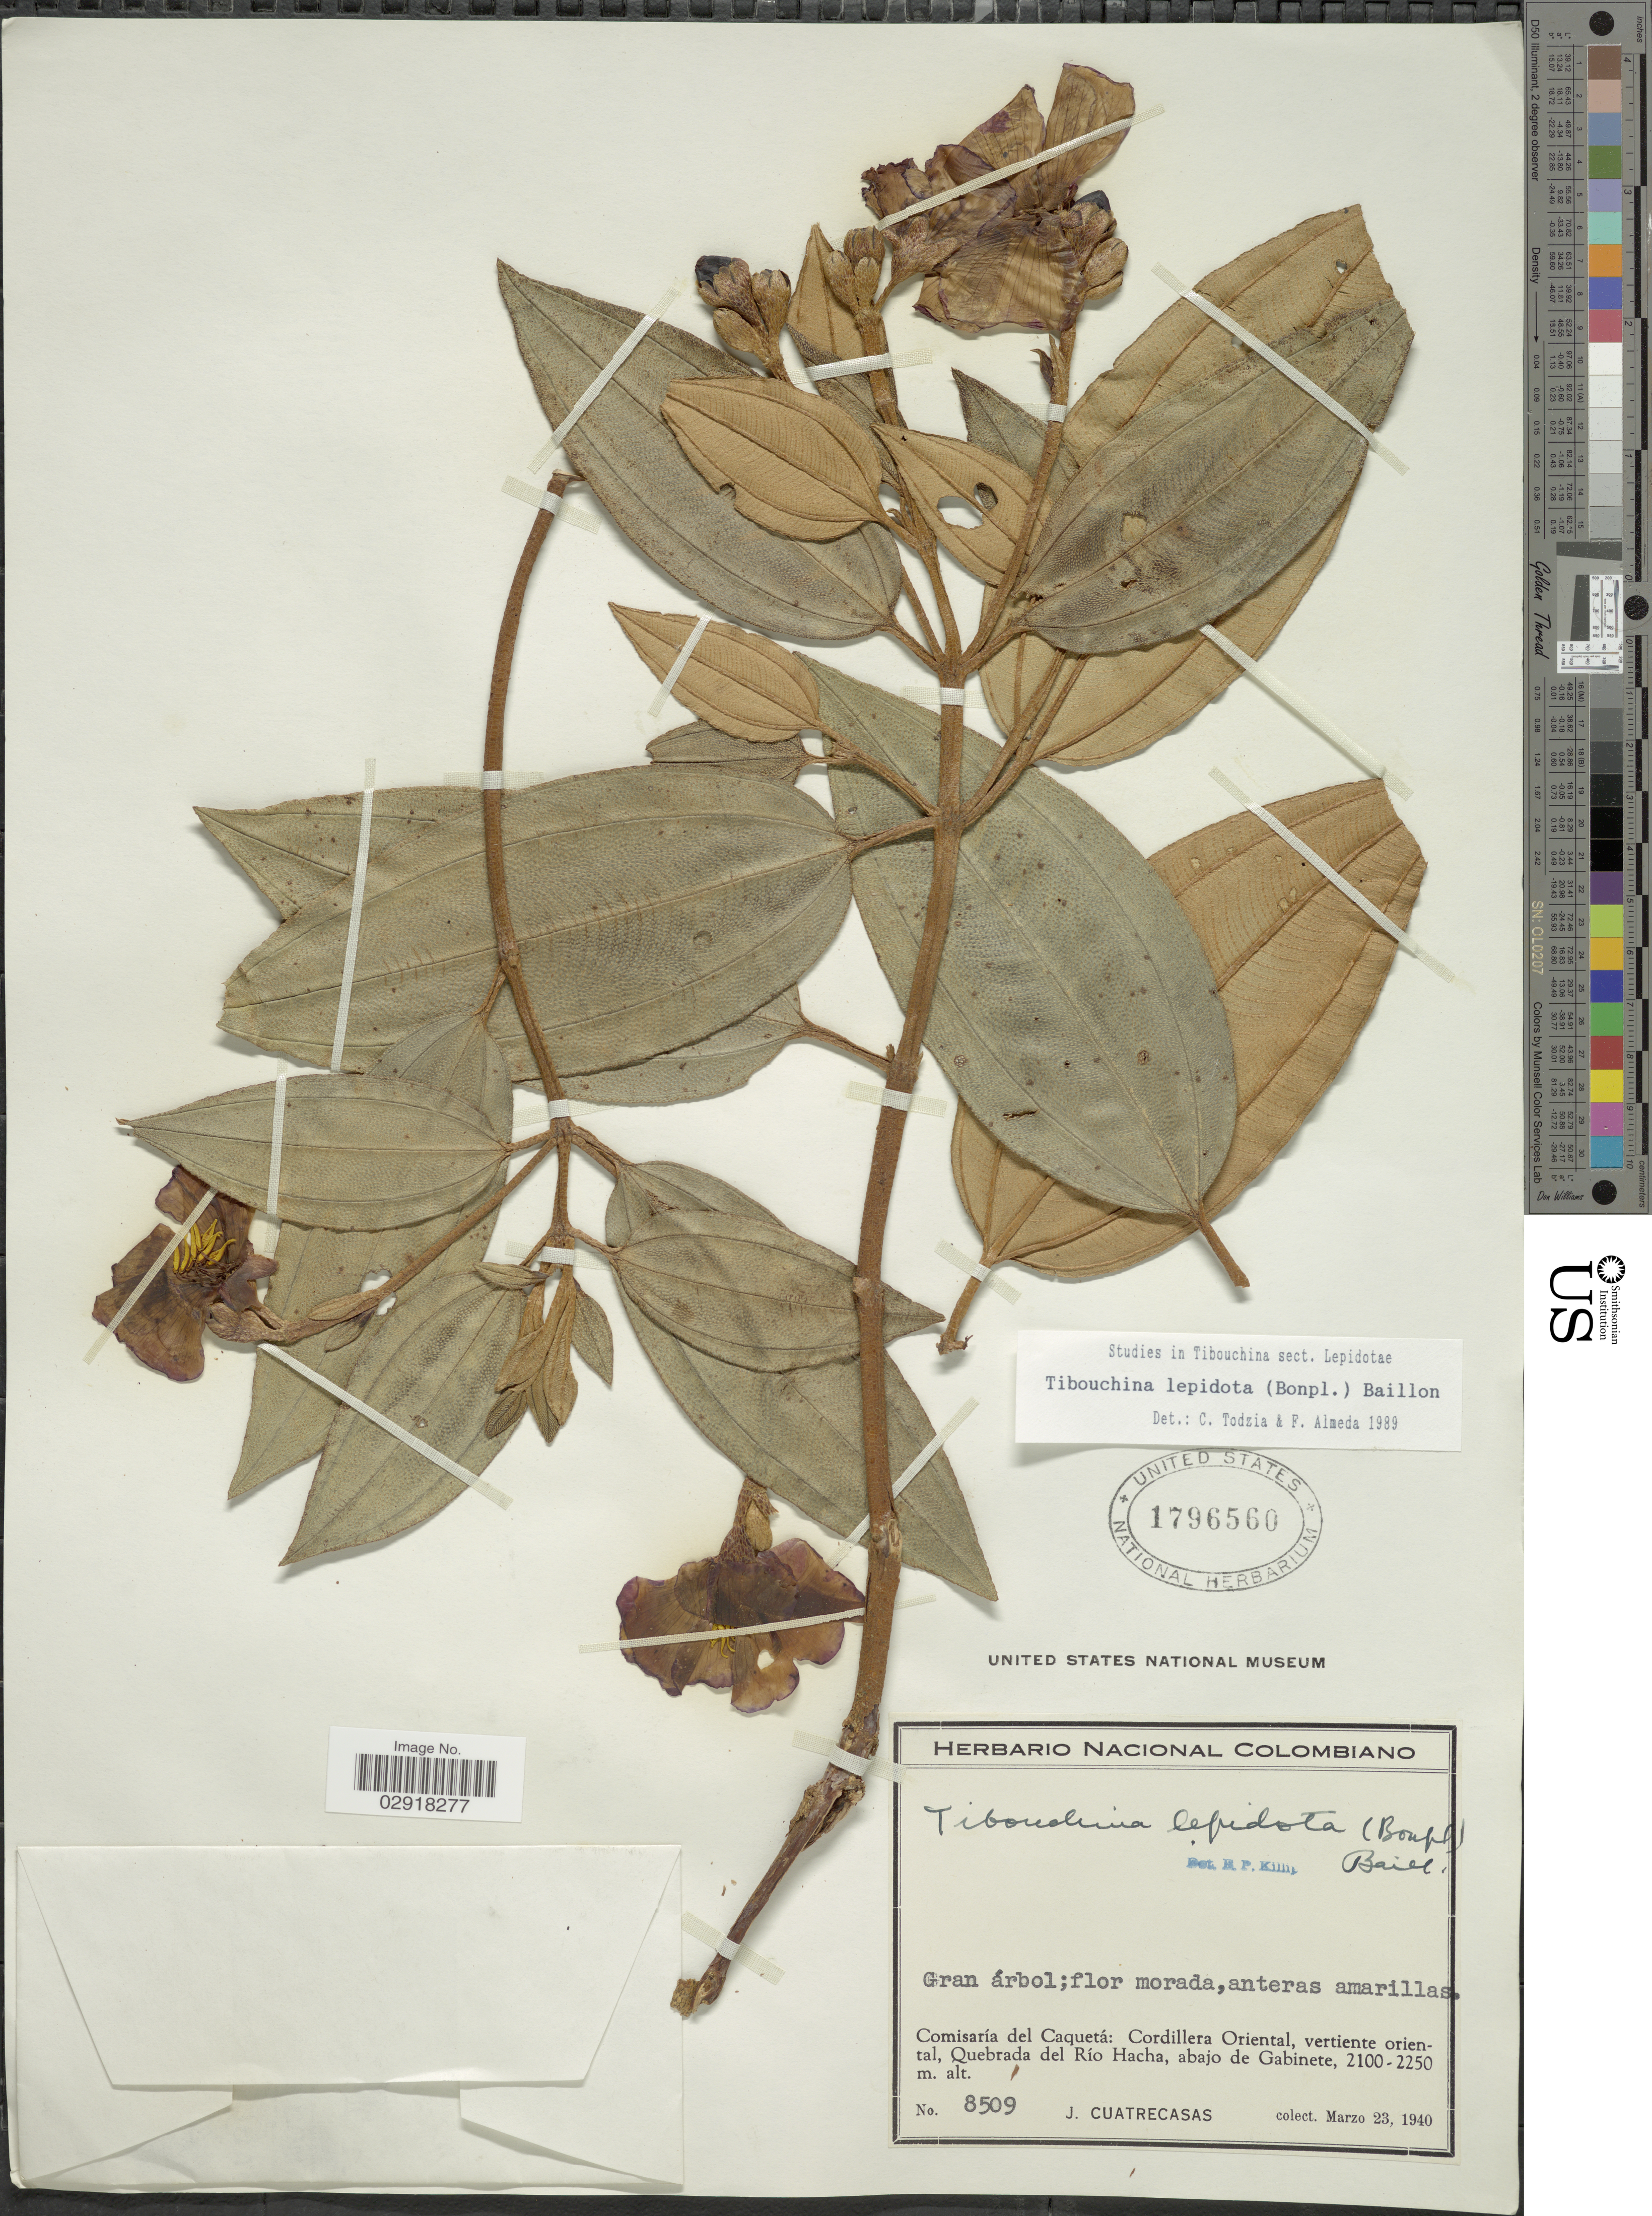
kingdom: Plantae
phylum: Tracheophyta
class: Magnoliopsida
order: Myrtales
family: Melastomataceae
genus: Andesanthus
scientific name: Andesanthus lepidotus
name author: (Humb. & Bonpl.) P.J.F. Guim. & Michelang.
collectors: J. Cuatrecasas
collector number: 8509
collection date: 1940-03-23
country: Colombia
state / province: Caquetá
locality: Comisaría del Caquetá: Cordillera Oriental, vertiente oriental, Quebrada del Río Hacha, abajo de Gabinete.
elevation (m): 2100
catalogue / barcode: US 1796560